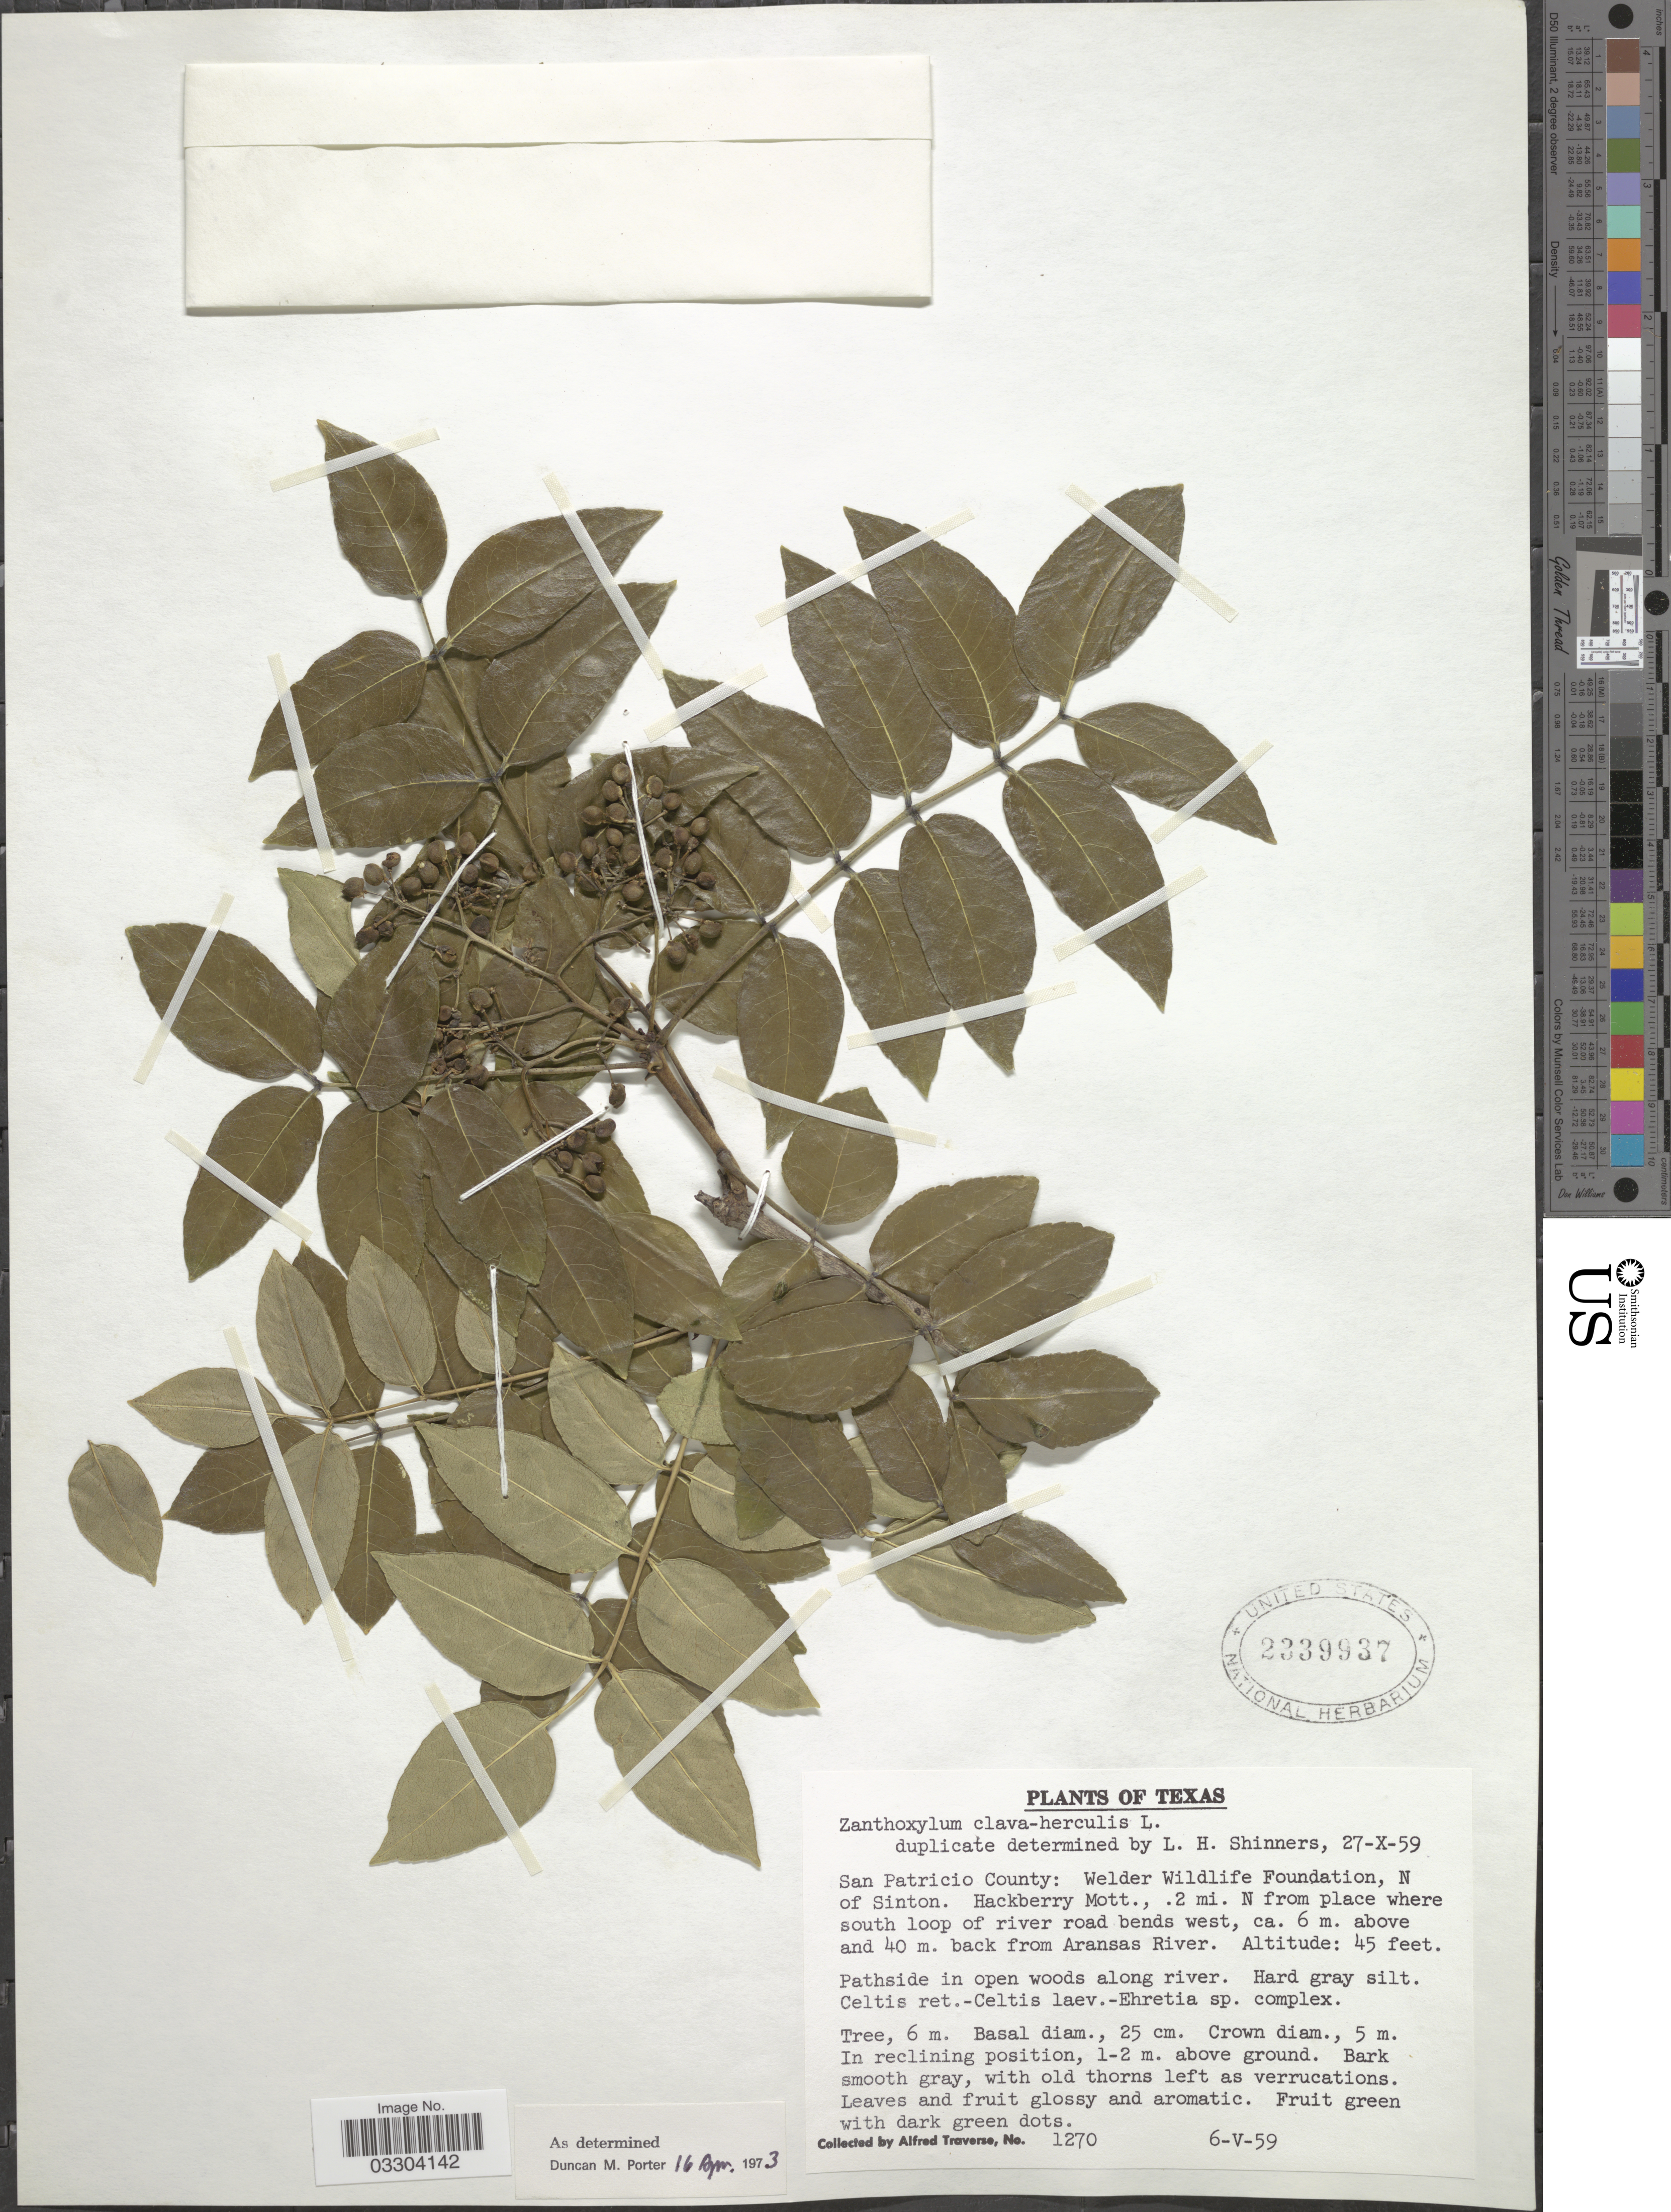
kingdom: Plantae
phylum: Tracheophyta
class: Magnoliopsida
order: Sapindales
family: Rutaceae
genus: Zanthoxylum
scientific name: Zanthoxylum clava-herculis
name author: L.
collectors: A. Traverse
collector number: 1270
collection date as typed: Transcribed d/m/y: 6/5/59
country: United States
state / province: Texas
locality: San Patricio County: Welder Wildlife Foundation, N of Sinton. Hackberry Mott., 2 mi. N from place where south loop of river road bends west, ca. 6 m. above and 40 m. back from Aransas River.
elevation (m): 14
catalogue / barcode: US 2339937